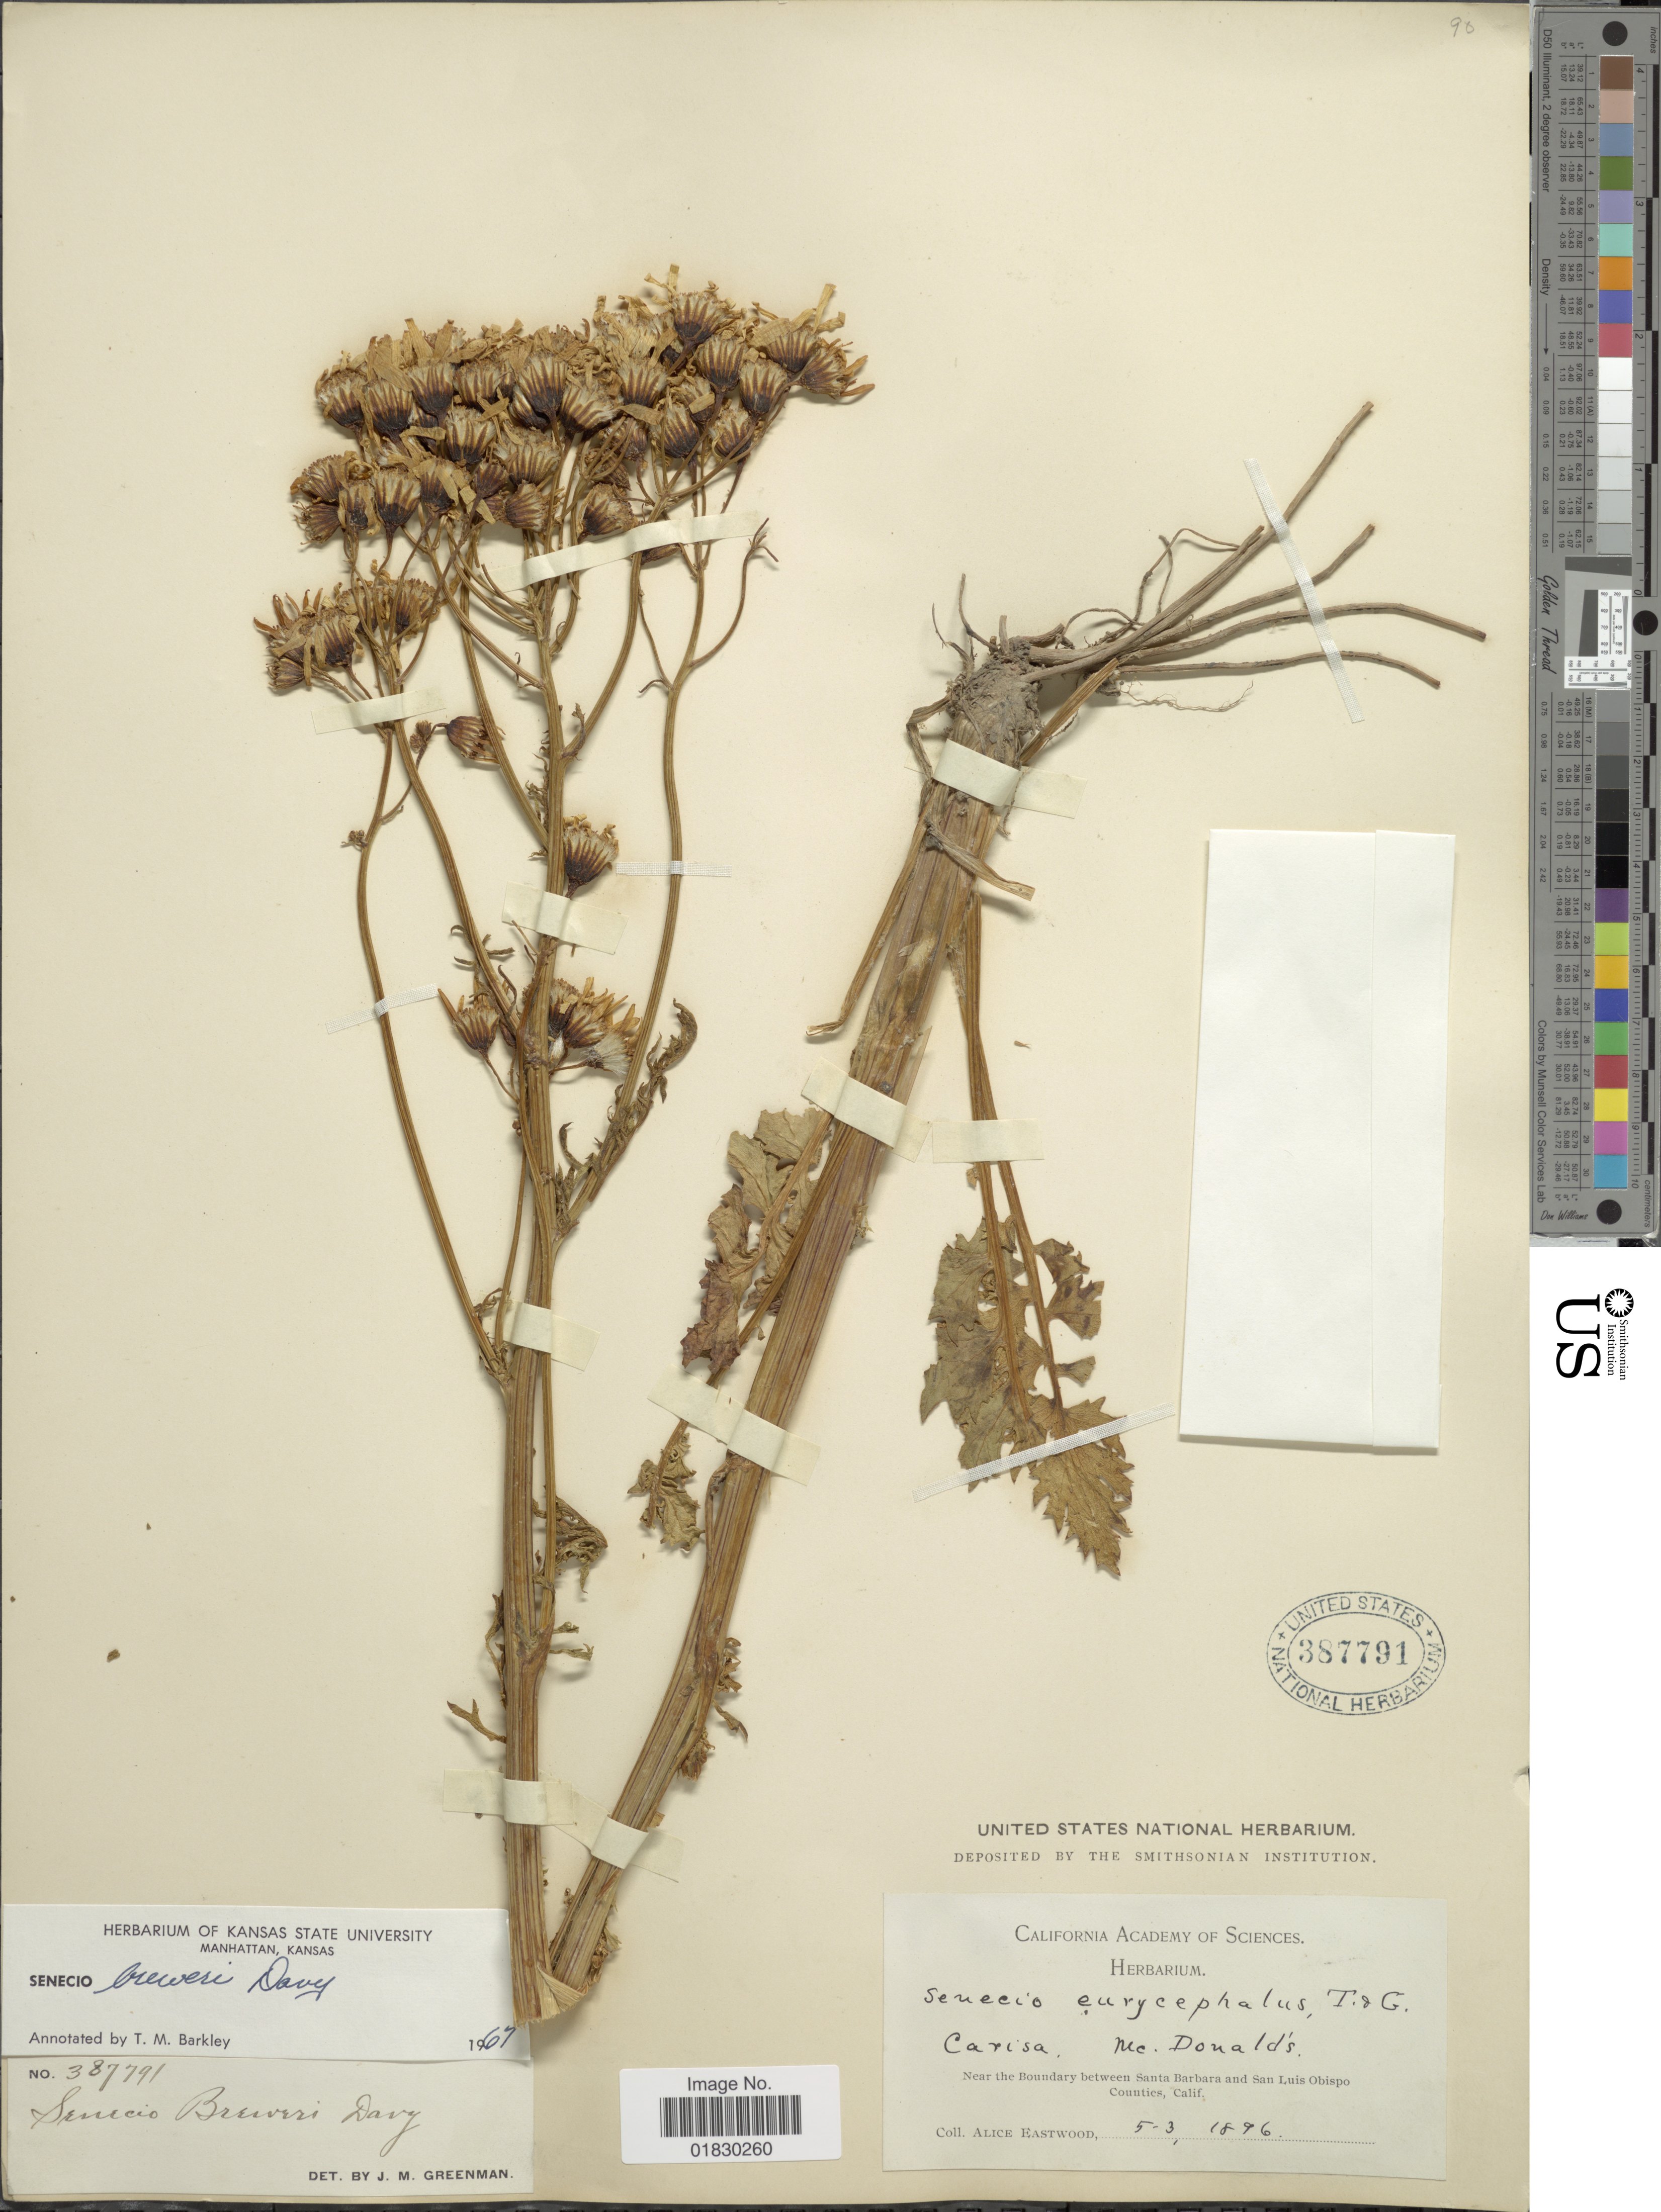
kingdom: Plantae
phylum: Tracheophyta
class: Magnoliopsida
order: Asterales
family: Asteraceae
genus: Packera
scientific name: Packera breweri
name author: (Burtt Davy) W.A. Weber & Á. Löve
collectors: A. Eastwood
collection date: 1896-05-03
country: United States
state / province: California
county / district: Santa Barbara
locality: Near the Boundary between Santa Barbara and San Luis Obispo Counties, Calif.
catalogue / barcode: US 387791